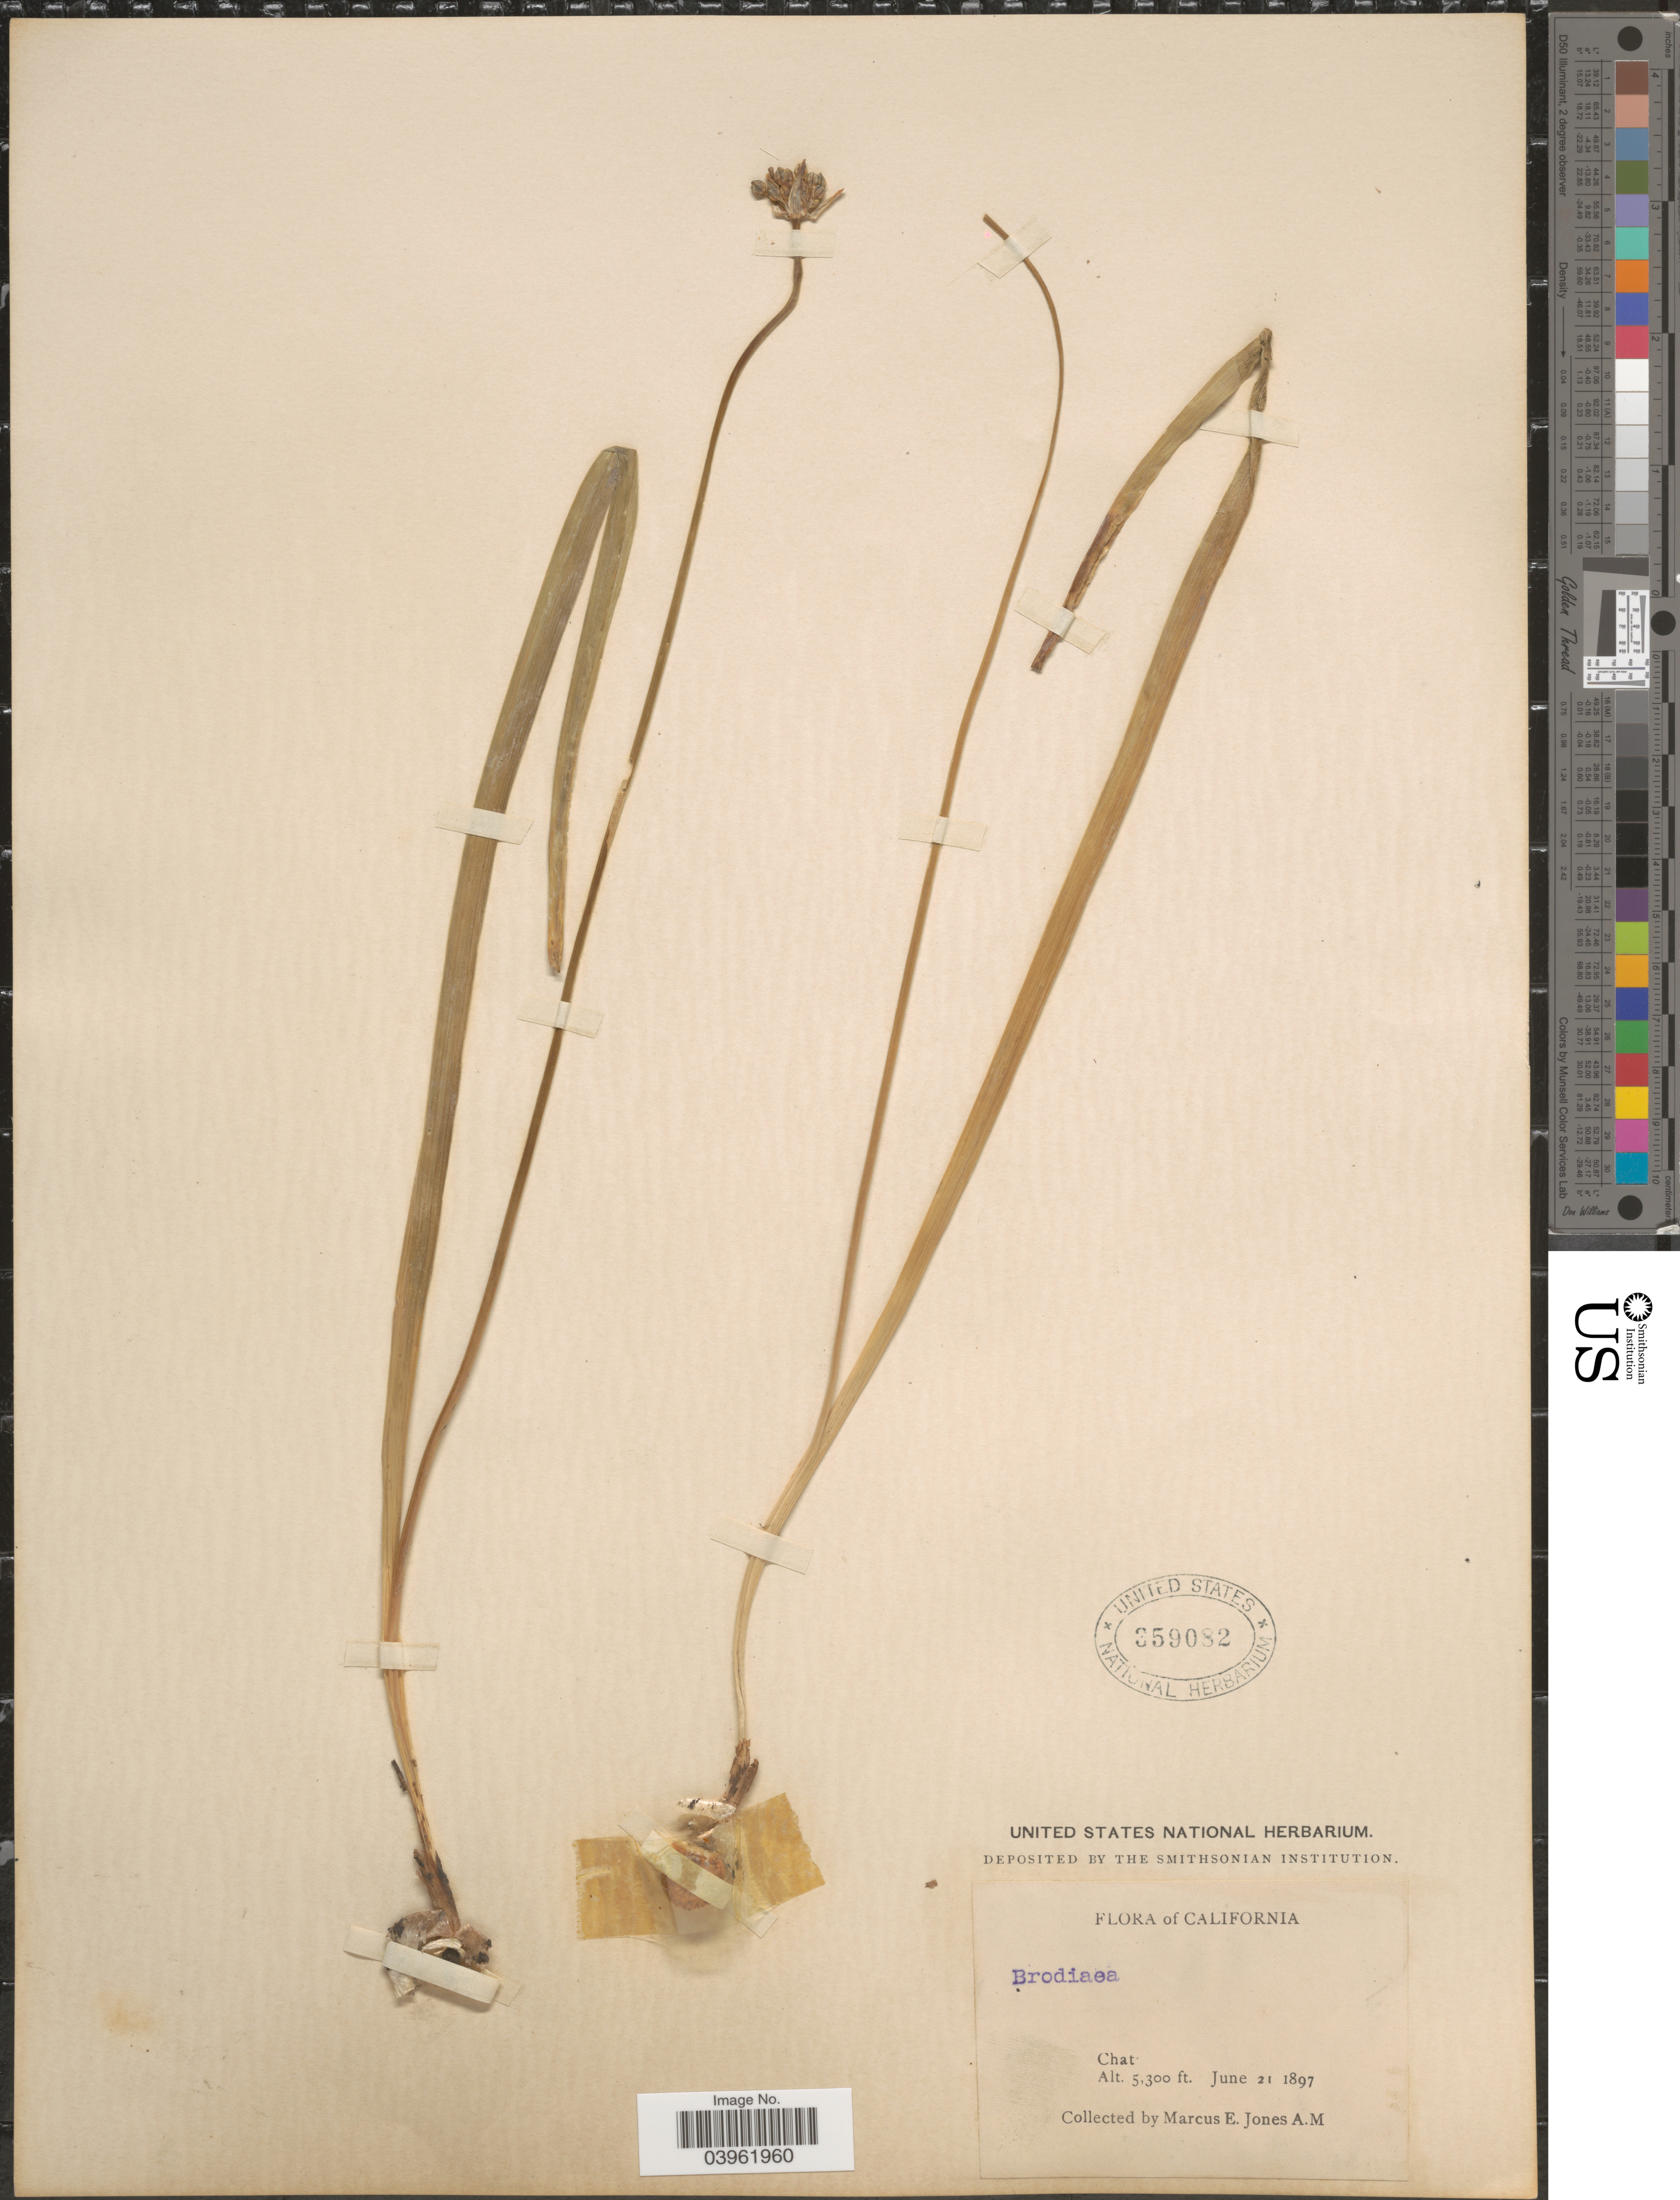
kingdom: Plantae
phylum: Tracheophyta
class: Liliopsida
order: Asparagales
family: Asparagaceae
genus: Dichelostemma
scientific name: Dichelostemma sp.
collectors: M. E. Jones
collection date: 1897-06-21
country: United States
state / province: California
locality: Chat.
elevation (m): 1615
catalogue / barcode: US 359082